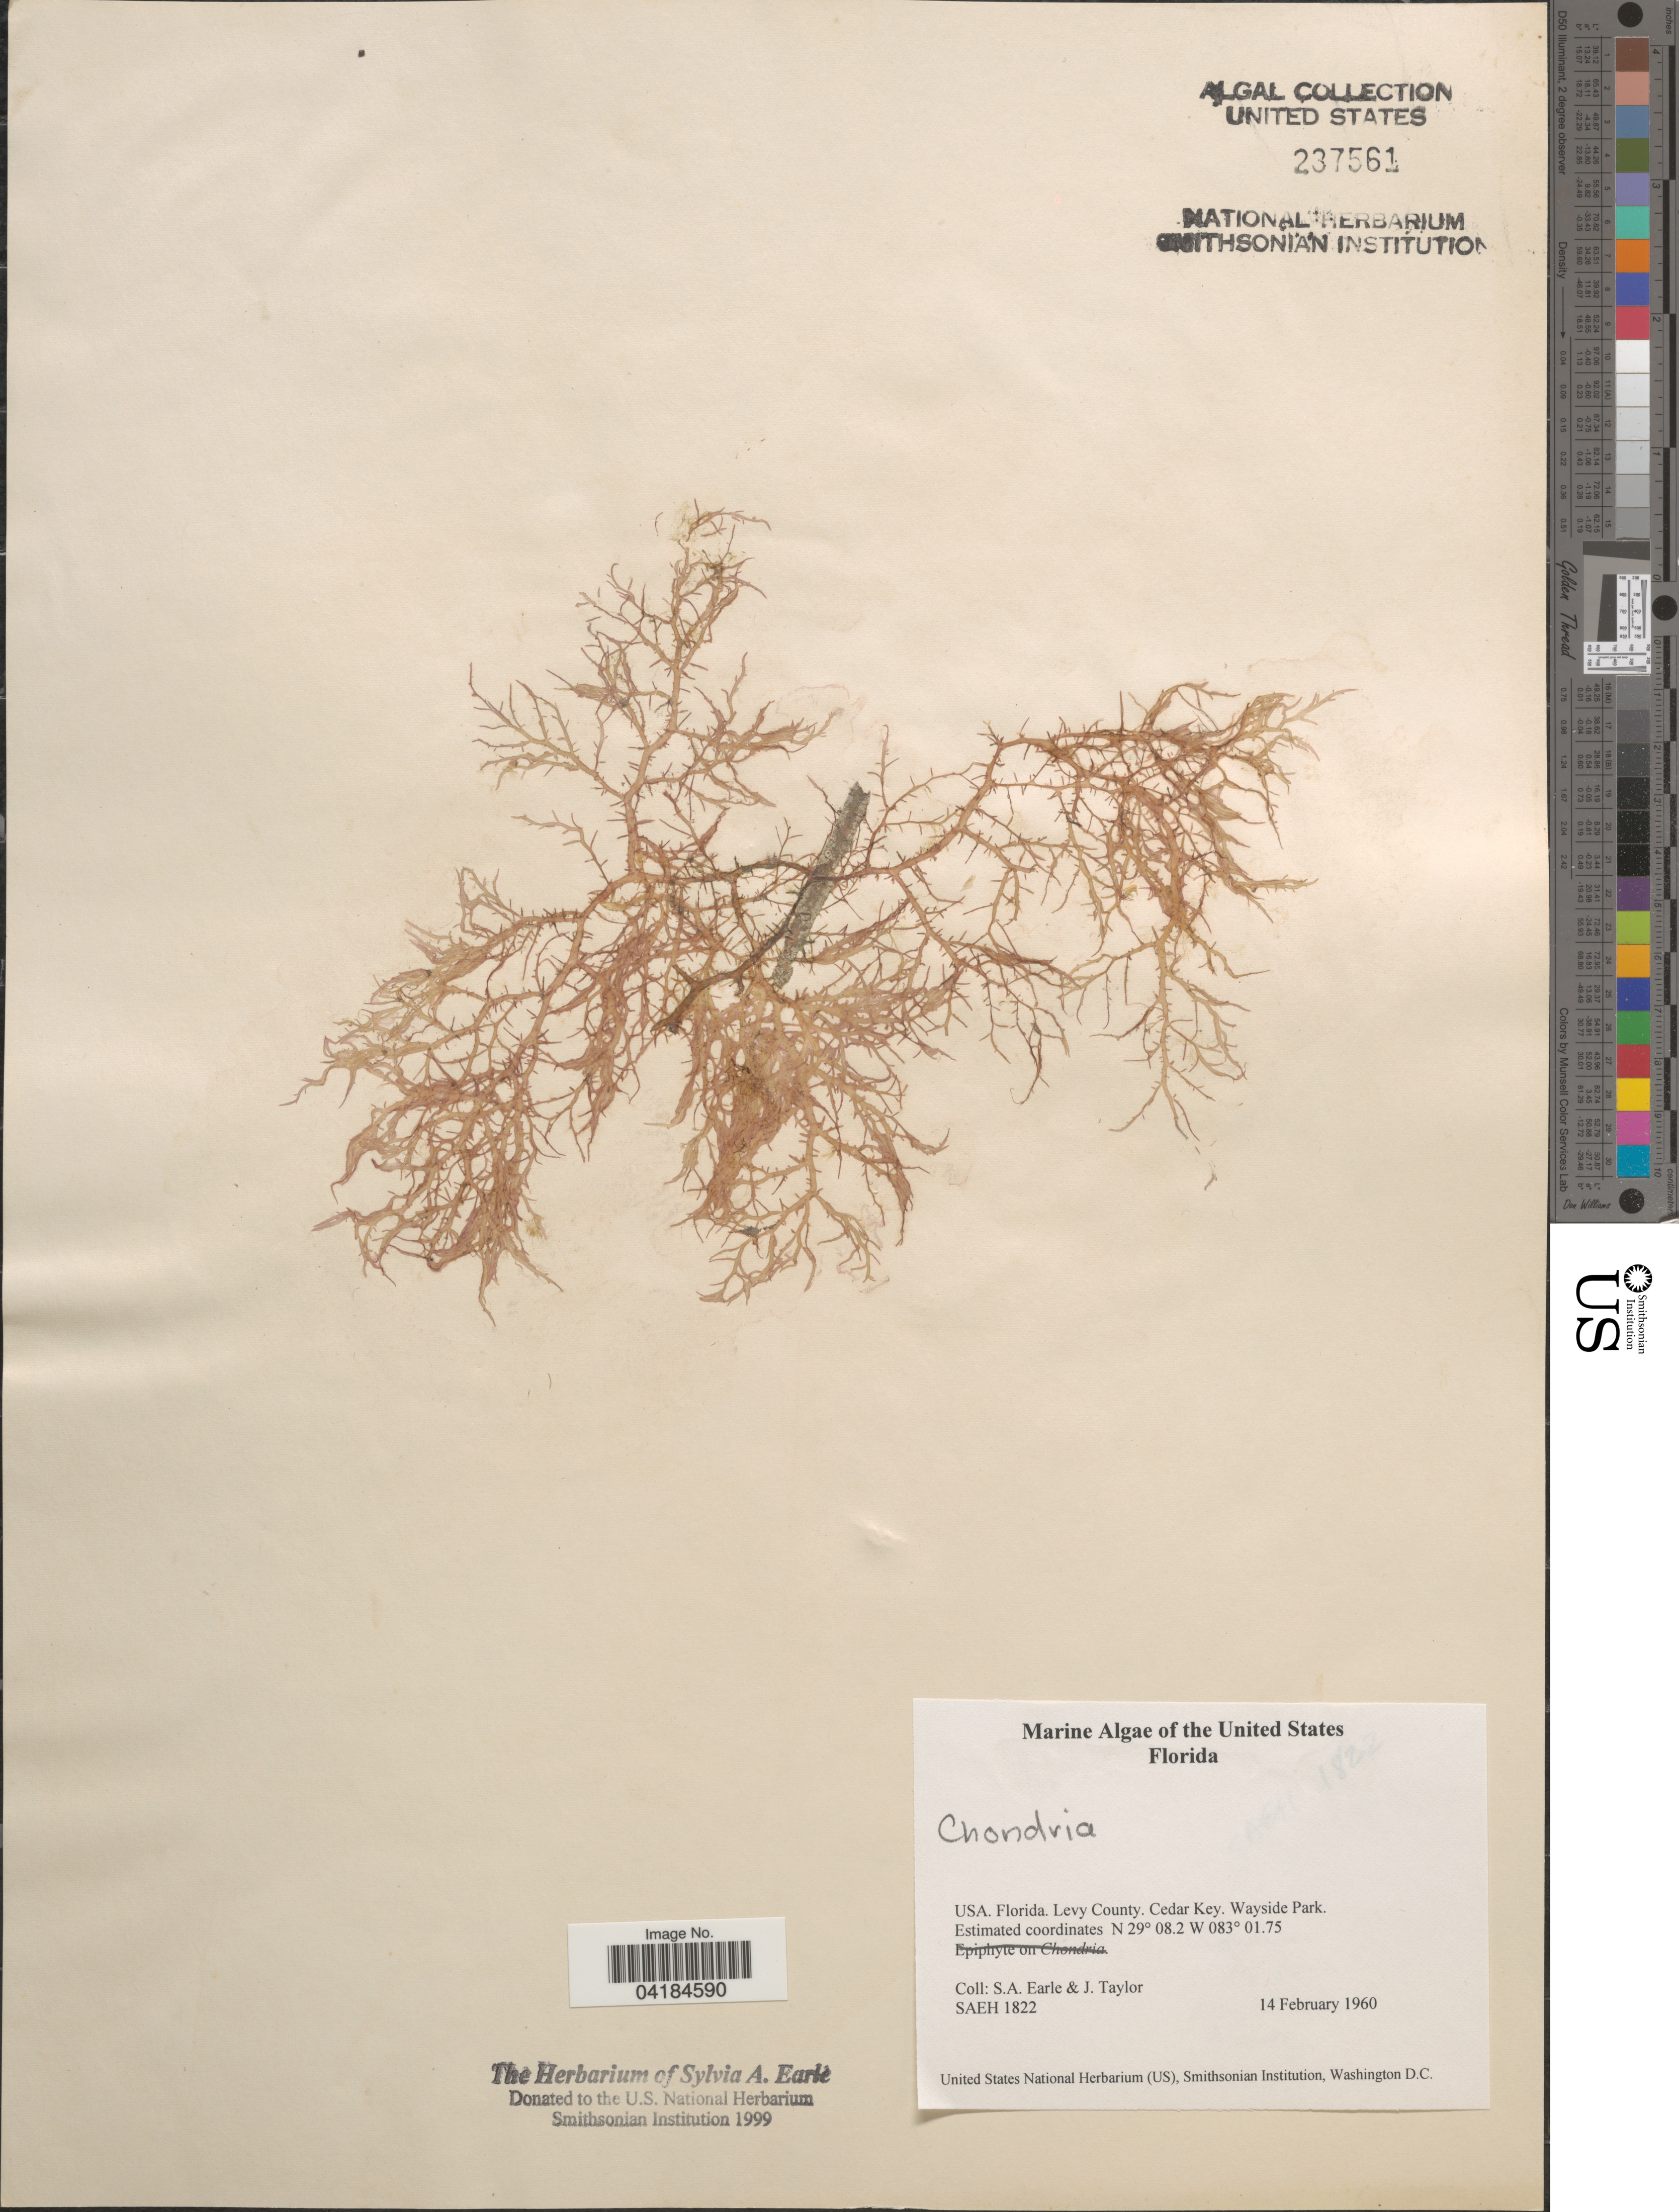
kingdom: Plantae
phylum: Rhodophyta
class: Florideophyceae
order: Ceramiales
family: Rhodomelaceae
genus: Chondria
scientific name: Chondria sp.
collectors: S. A. Earle & J. Taylor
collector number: SAEH1822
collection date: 1960-02-14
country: United States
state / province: Florida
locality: Levy County. Cedar Key. Wayside Park.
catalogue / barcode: US 237561